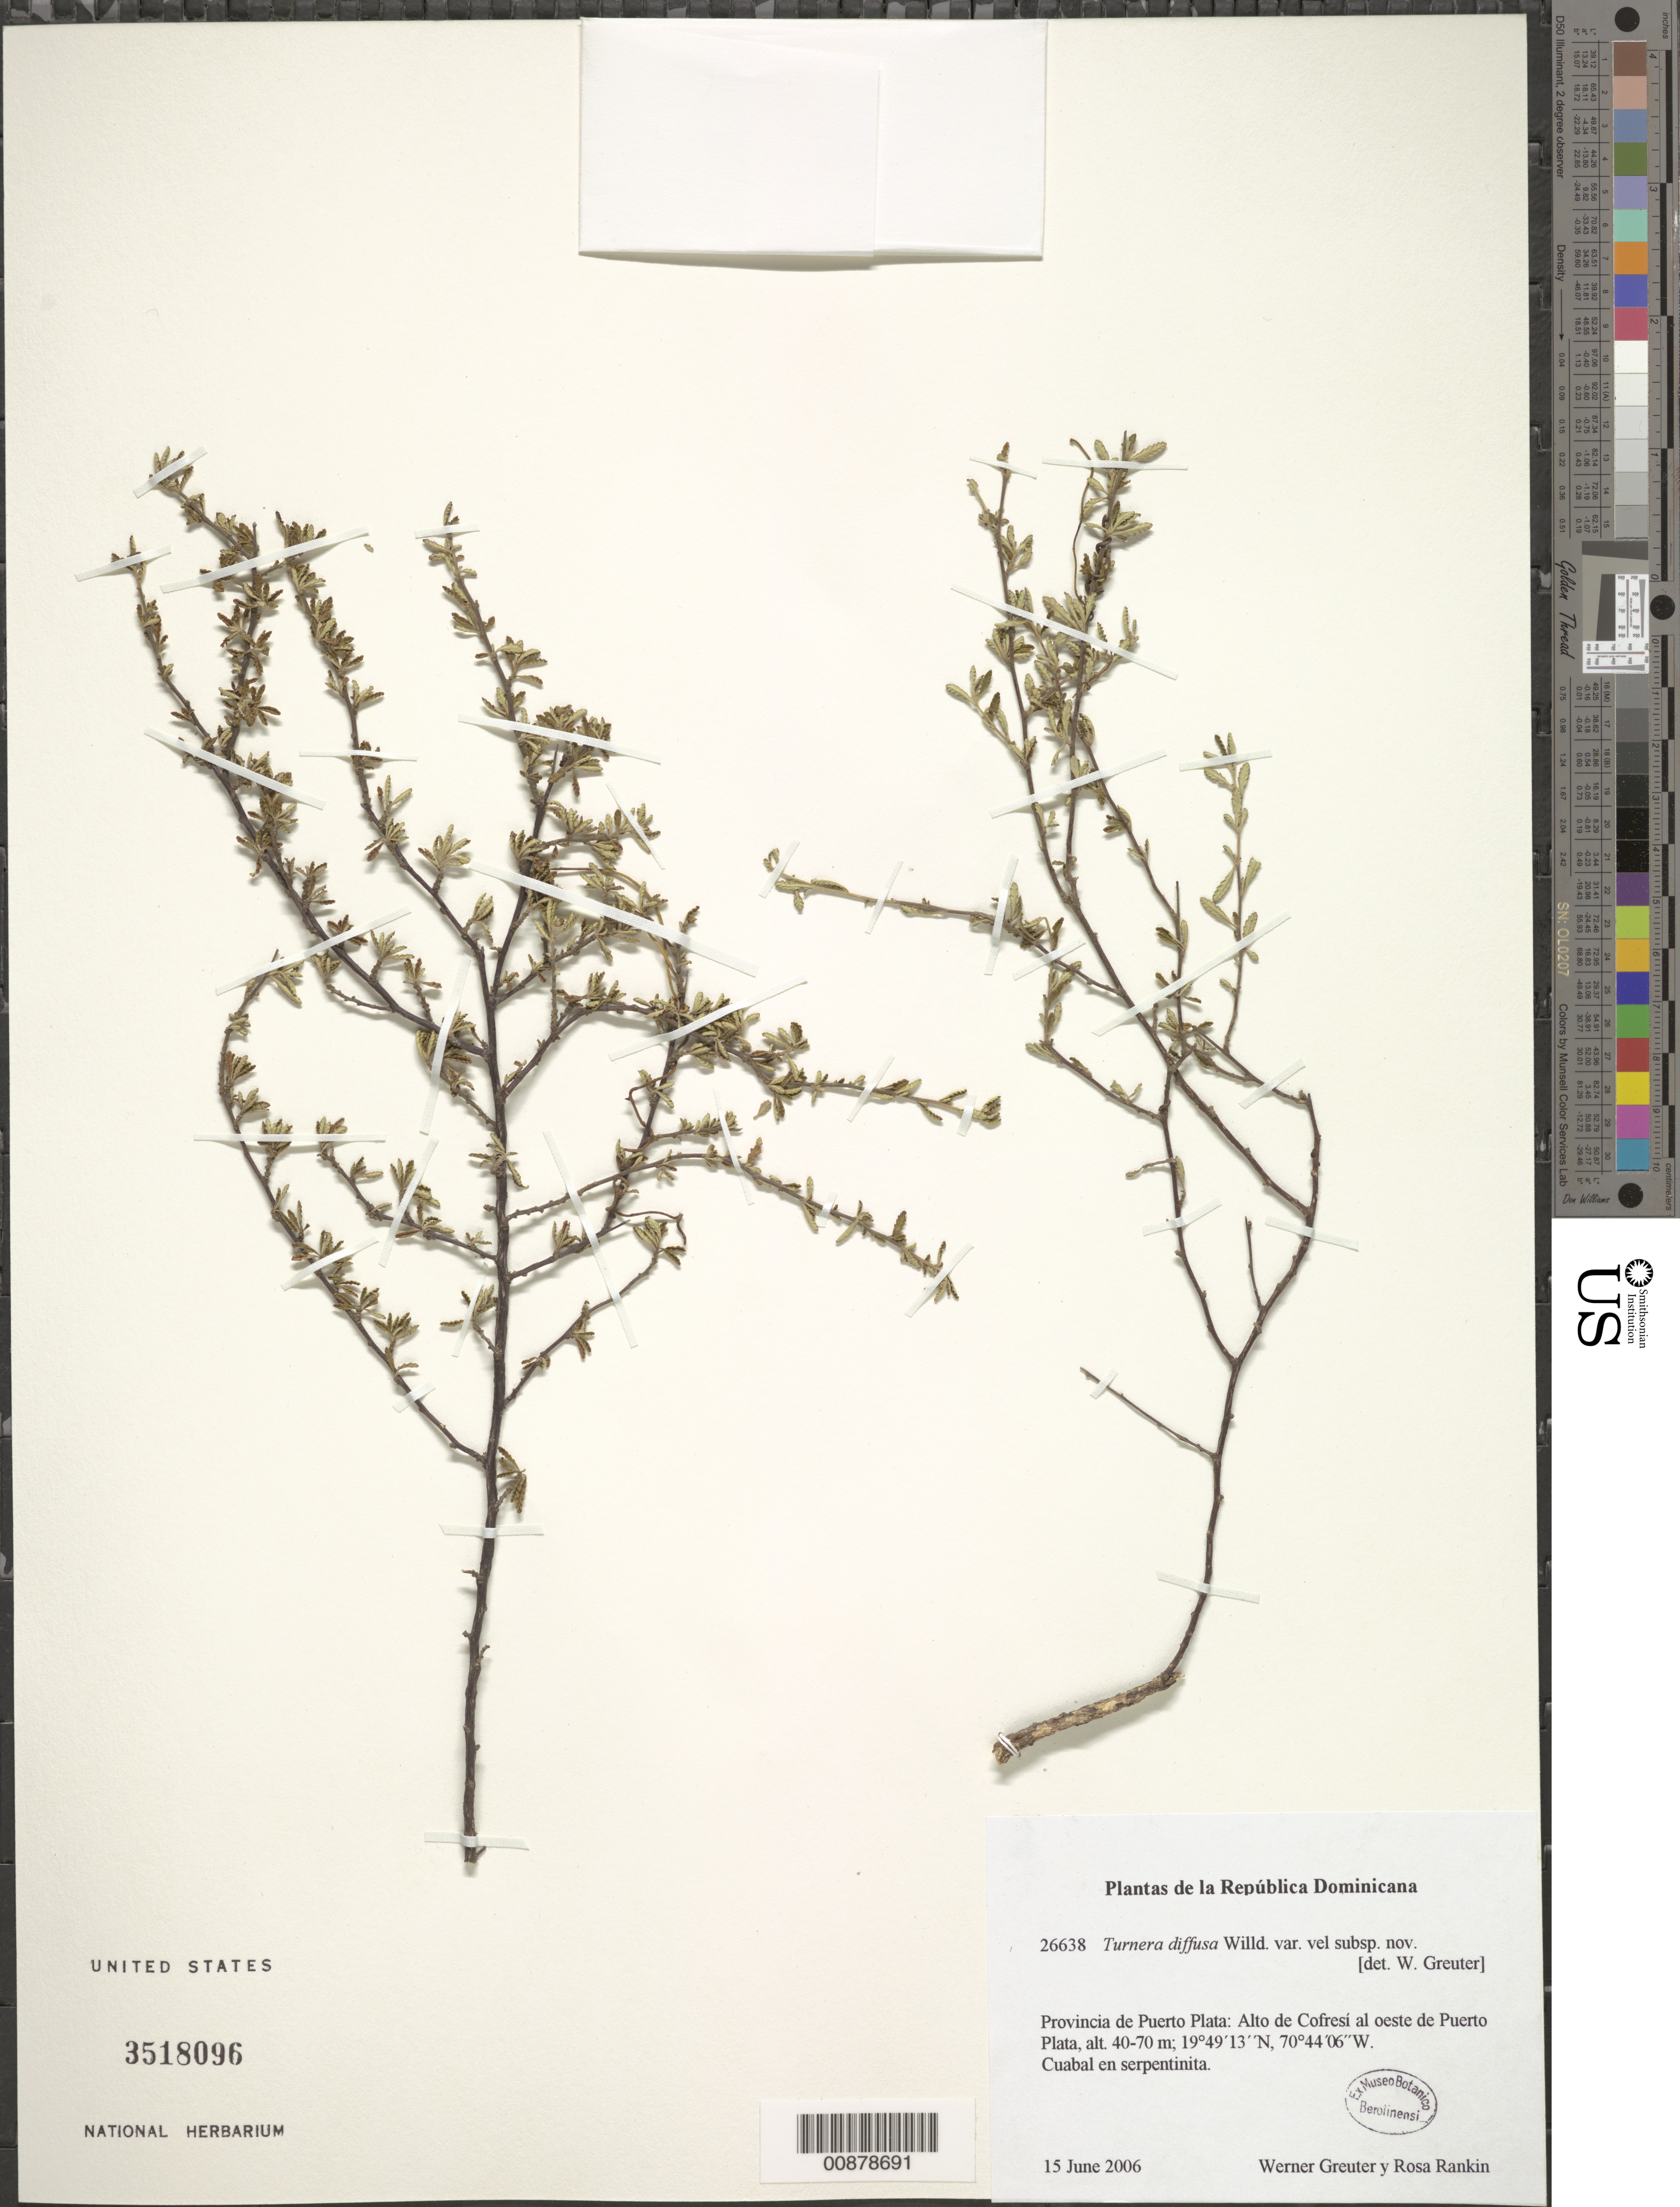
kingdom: Plantae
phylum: Tracheophyta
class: Magnoliopsida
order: Malpighiales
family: Turneraceae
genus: Turnera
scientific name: Turnera diffusa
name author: Willd. ex Schult.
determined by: Greuter, W.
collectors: W. Greuter & R. Rankin Rodriguez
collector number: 26638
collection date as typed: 15 Jun 2006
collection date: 2006-06-15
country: Dominican Republic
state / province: Puerto Plata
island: Hispaniola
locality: Alto de Cofresí al oeste de Puerto Plata.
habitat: Cuabal en serpentinita.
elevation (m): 40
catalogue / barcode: US 3518096